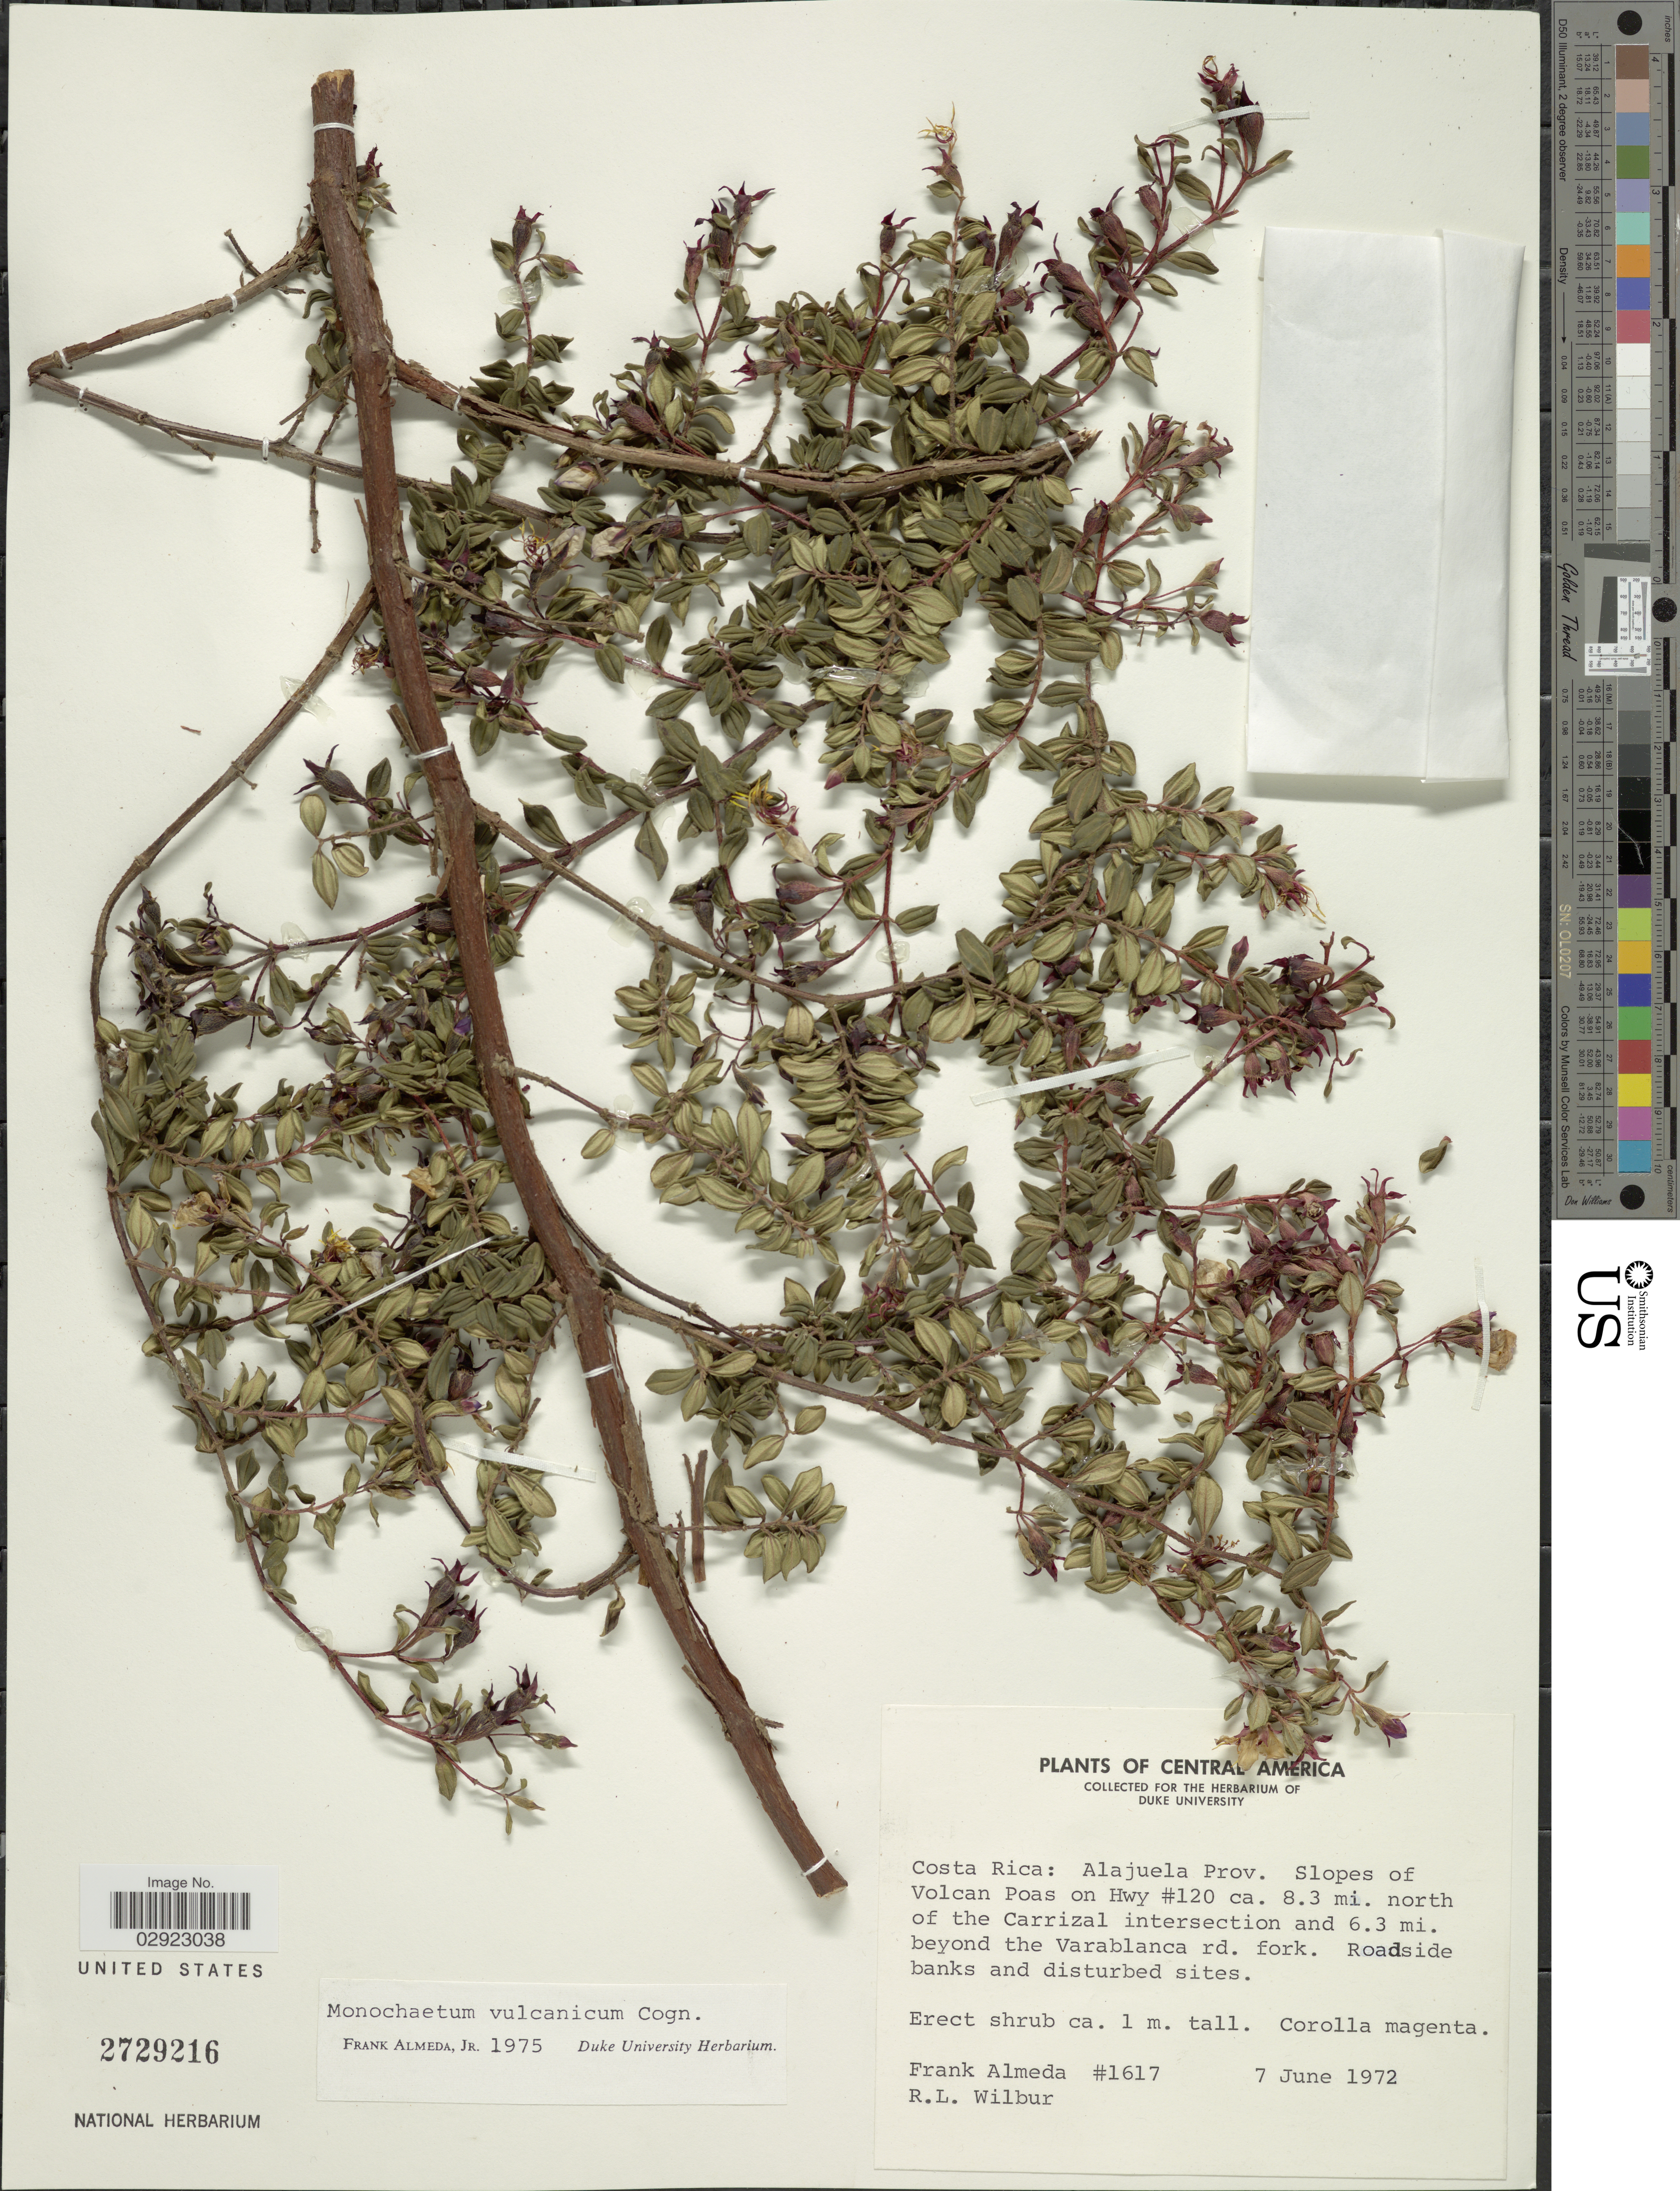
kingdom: Plantae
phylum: Tracheophyta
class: Magnoliopsida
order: Myrtales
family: Melastomataceae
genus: Monochaetum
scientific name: Monochaetum vulcanicum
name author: Cogn.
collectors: F. Almeda & R. L. Wilbur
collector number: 1617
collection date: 1972-06-07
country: Costa Rica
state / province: Alajuela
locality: Costa Rica: Alajuela Prov. Slopes of Volcan Poas on Hwy #120 ca. 8.3 mi. north of the Carrizal intersection and 6.3 mi. beyond the Varablanca rd. fork.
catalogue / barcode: US 2729216